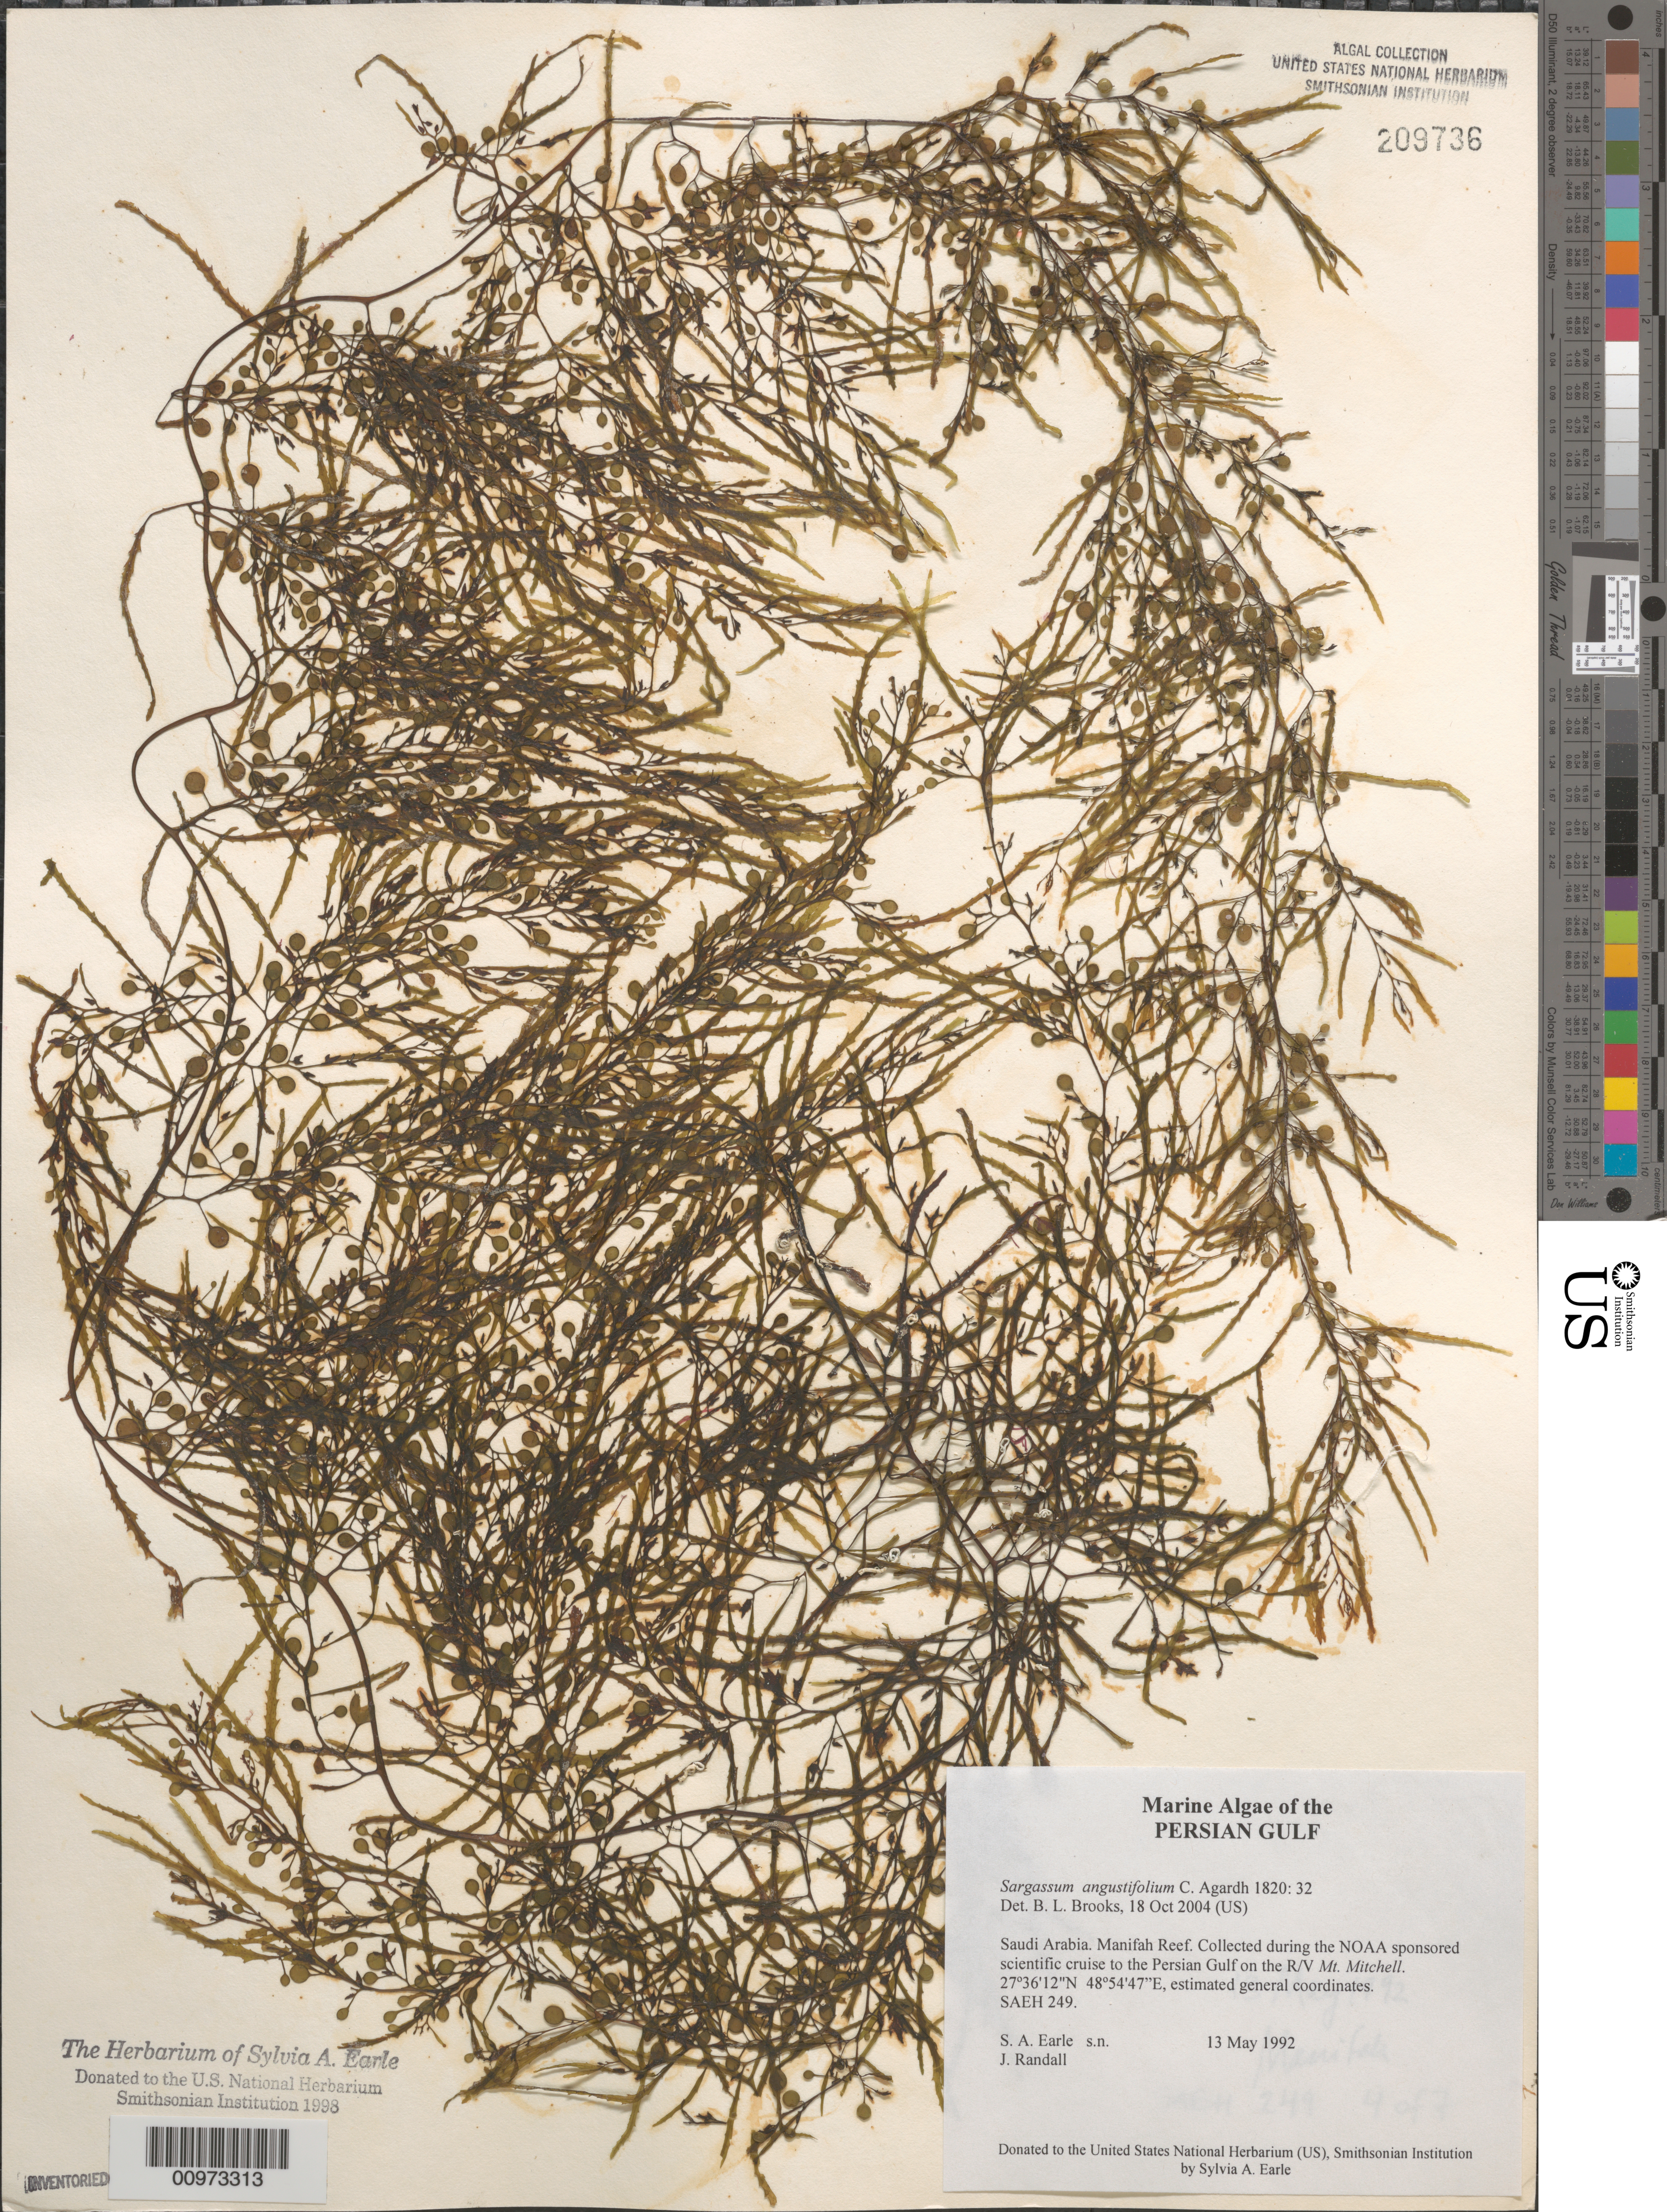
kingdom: Chromista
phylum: Ochrophyta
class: Phaeophyceae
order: Fucales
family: Sargassaceae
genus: Sargassum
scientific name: Sargassum angustifolium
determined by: Brooks, B. L., (BOT), Smithsonian Institution - National Museum of Natural History (UNITED STATES)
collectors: S. A. Earle & J. Randall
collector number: SAEH 249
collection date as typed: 13 May 1992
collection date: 1992-05-13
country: Saudi Arabia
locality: Manifah Reef, Persian Gulf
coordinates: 27 36'12"N, 48 54'47"E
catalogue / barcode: US 209736